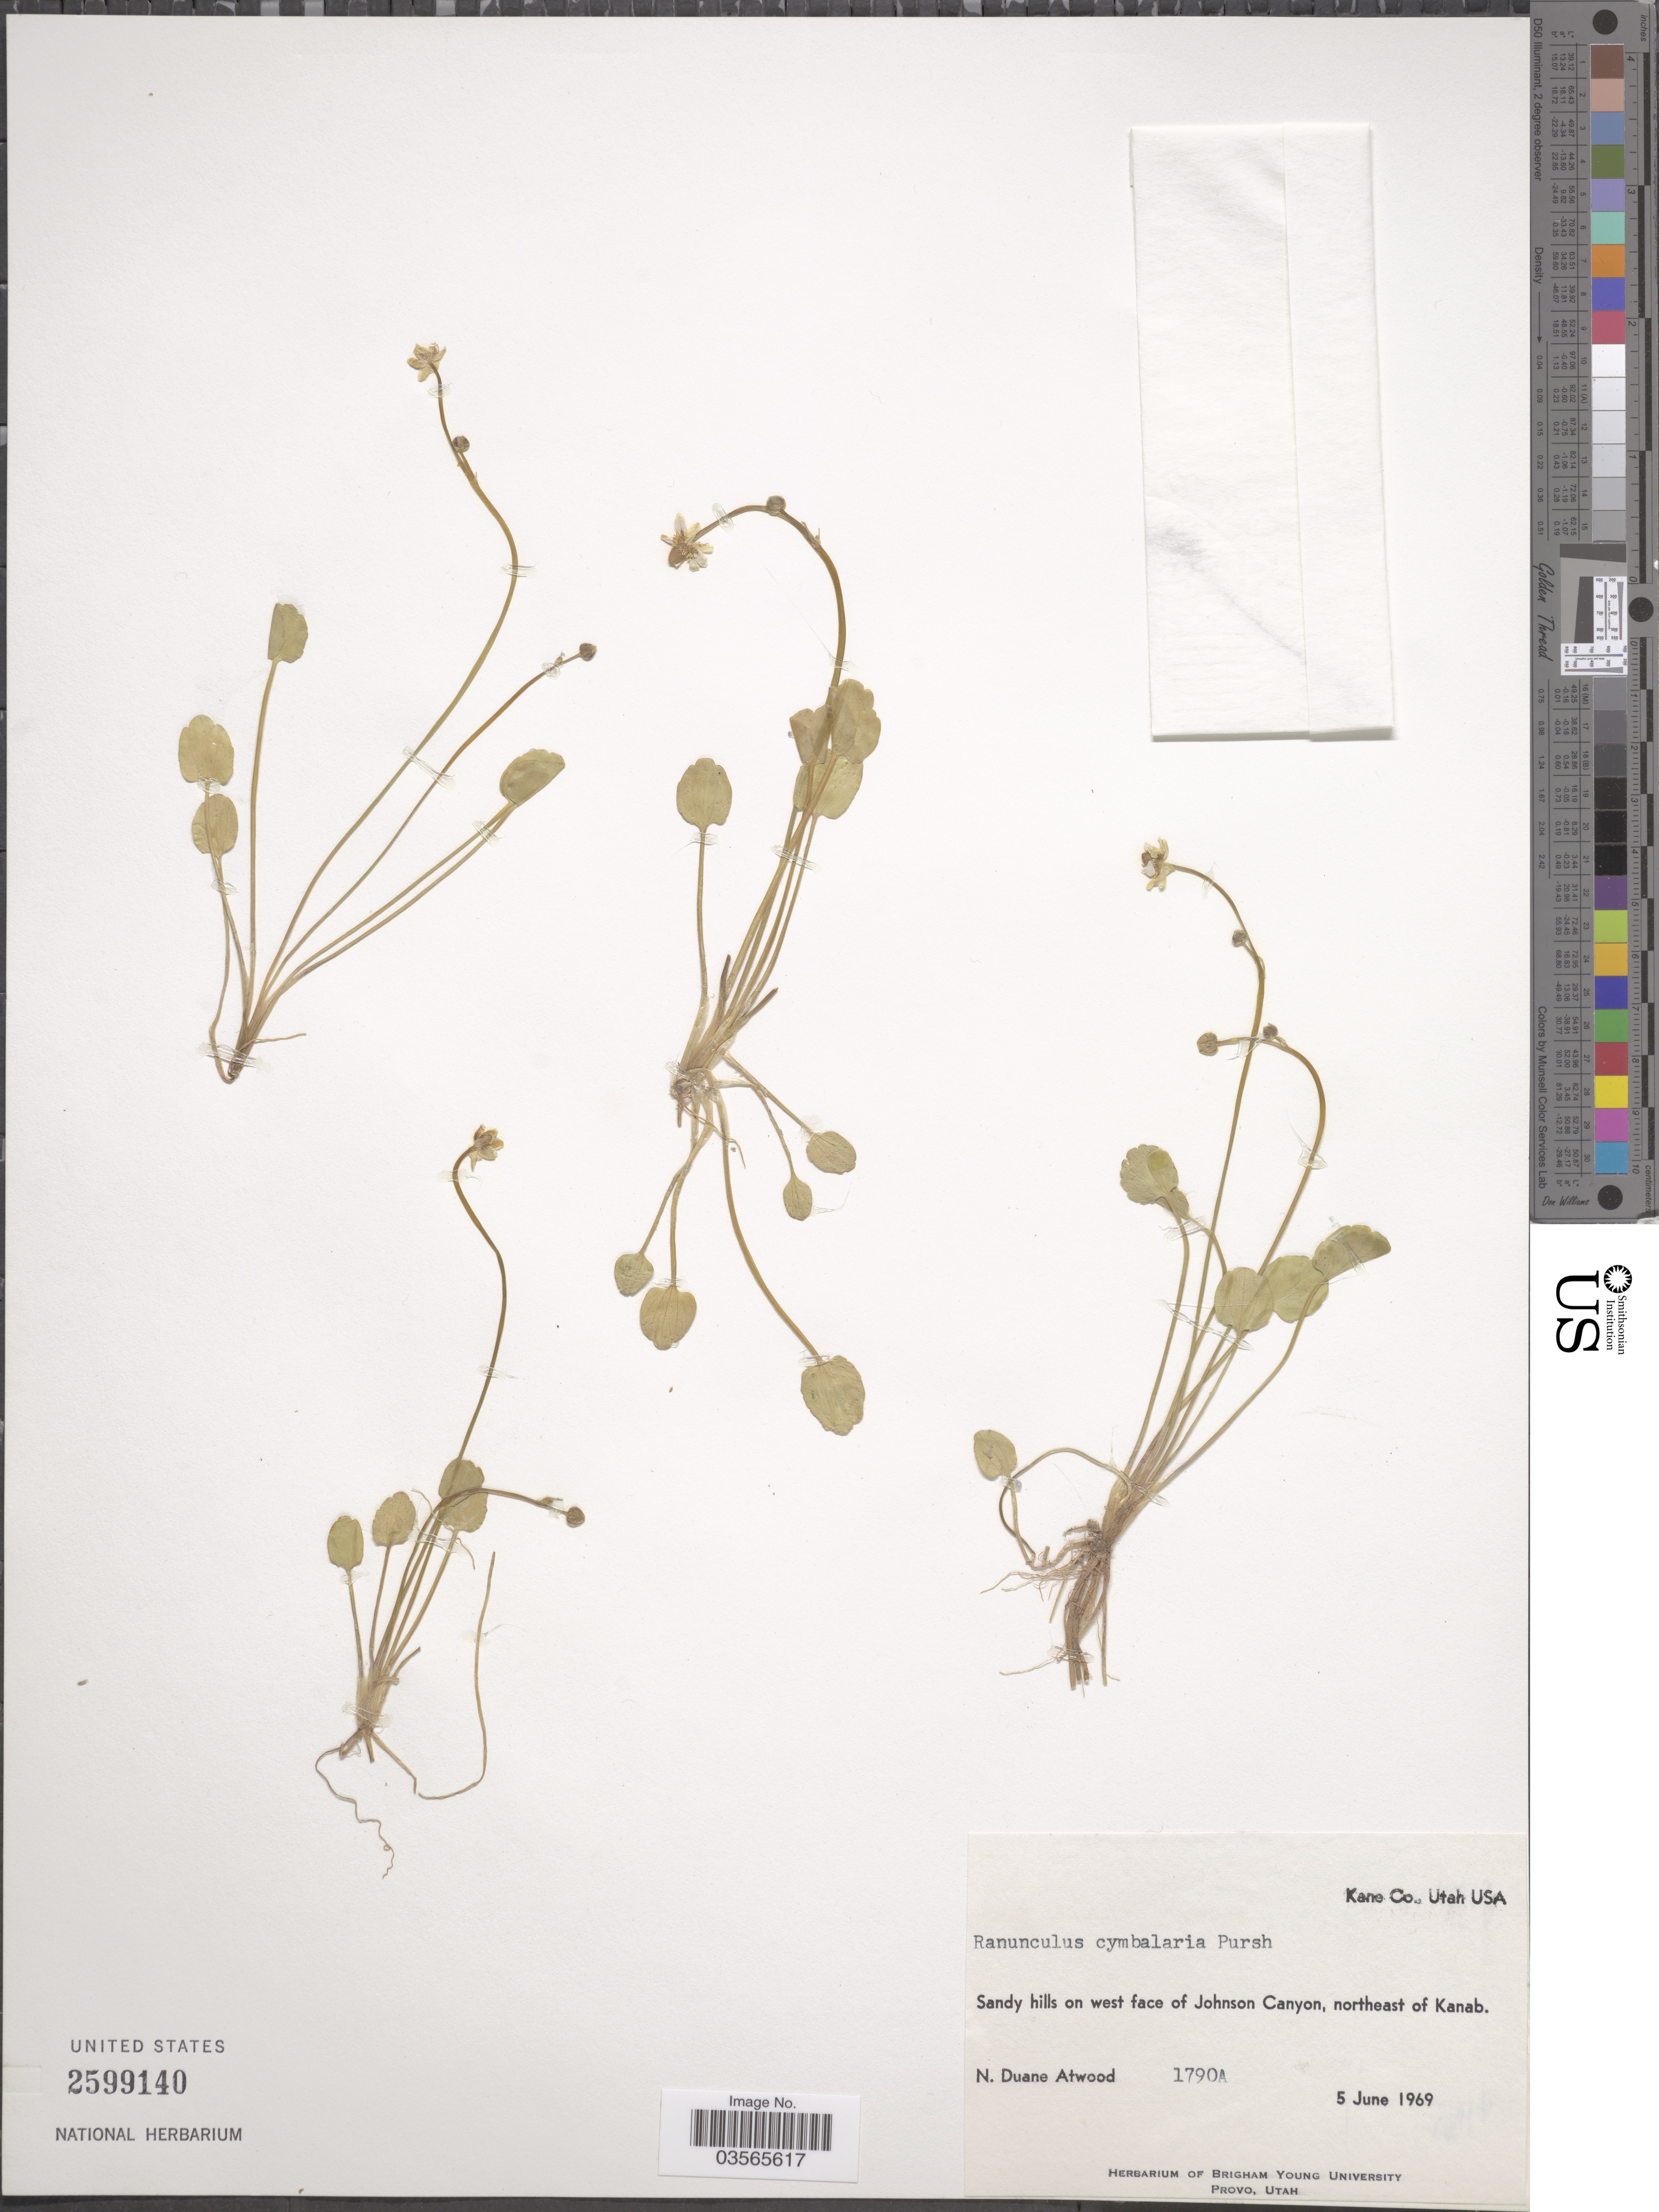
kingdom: Plantae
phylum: Tracheophyta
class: Magnoliopsida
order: Ranunculales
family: Ranunculaceae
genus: Halerpestes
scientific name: Halerpestes cymbalaria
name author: (Pursh) Greene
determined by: Strong, M. T., (US), Smithsonian Institution - National Museum of Natural History (UNITED STATES)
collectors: N. Atwood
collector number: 1790A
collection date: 1969-06-05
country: United States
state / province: Utah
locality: Kane Co. Sandy hills on west face of Johnson Canyon, northeast of Kanab.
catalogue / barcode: US 2599140